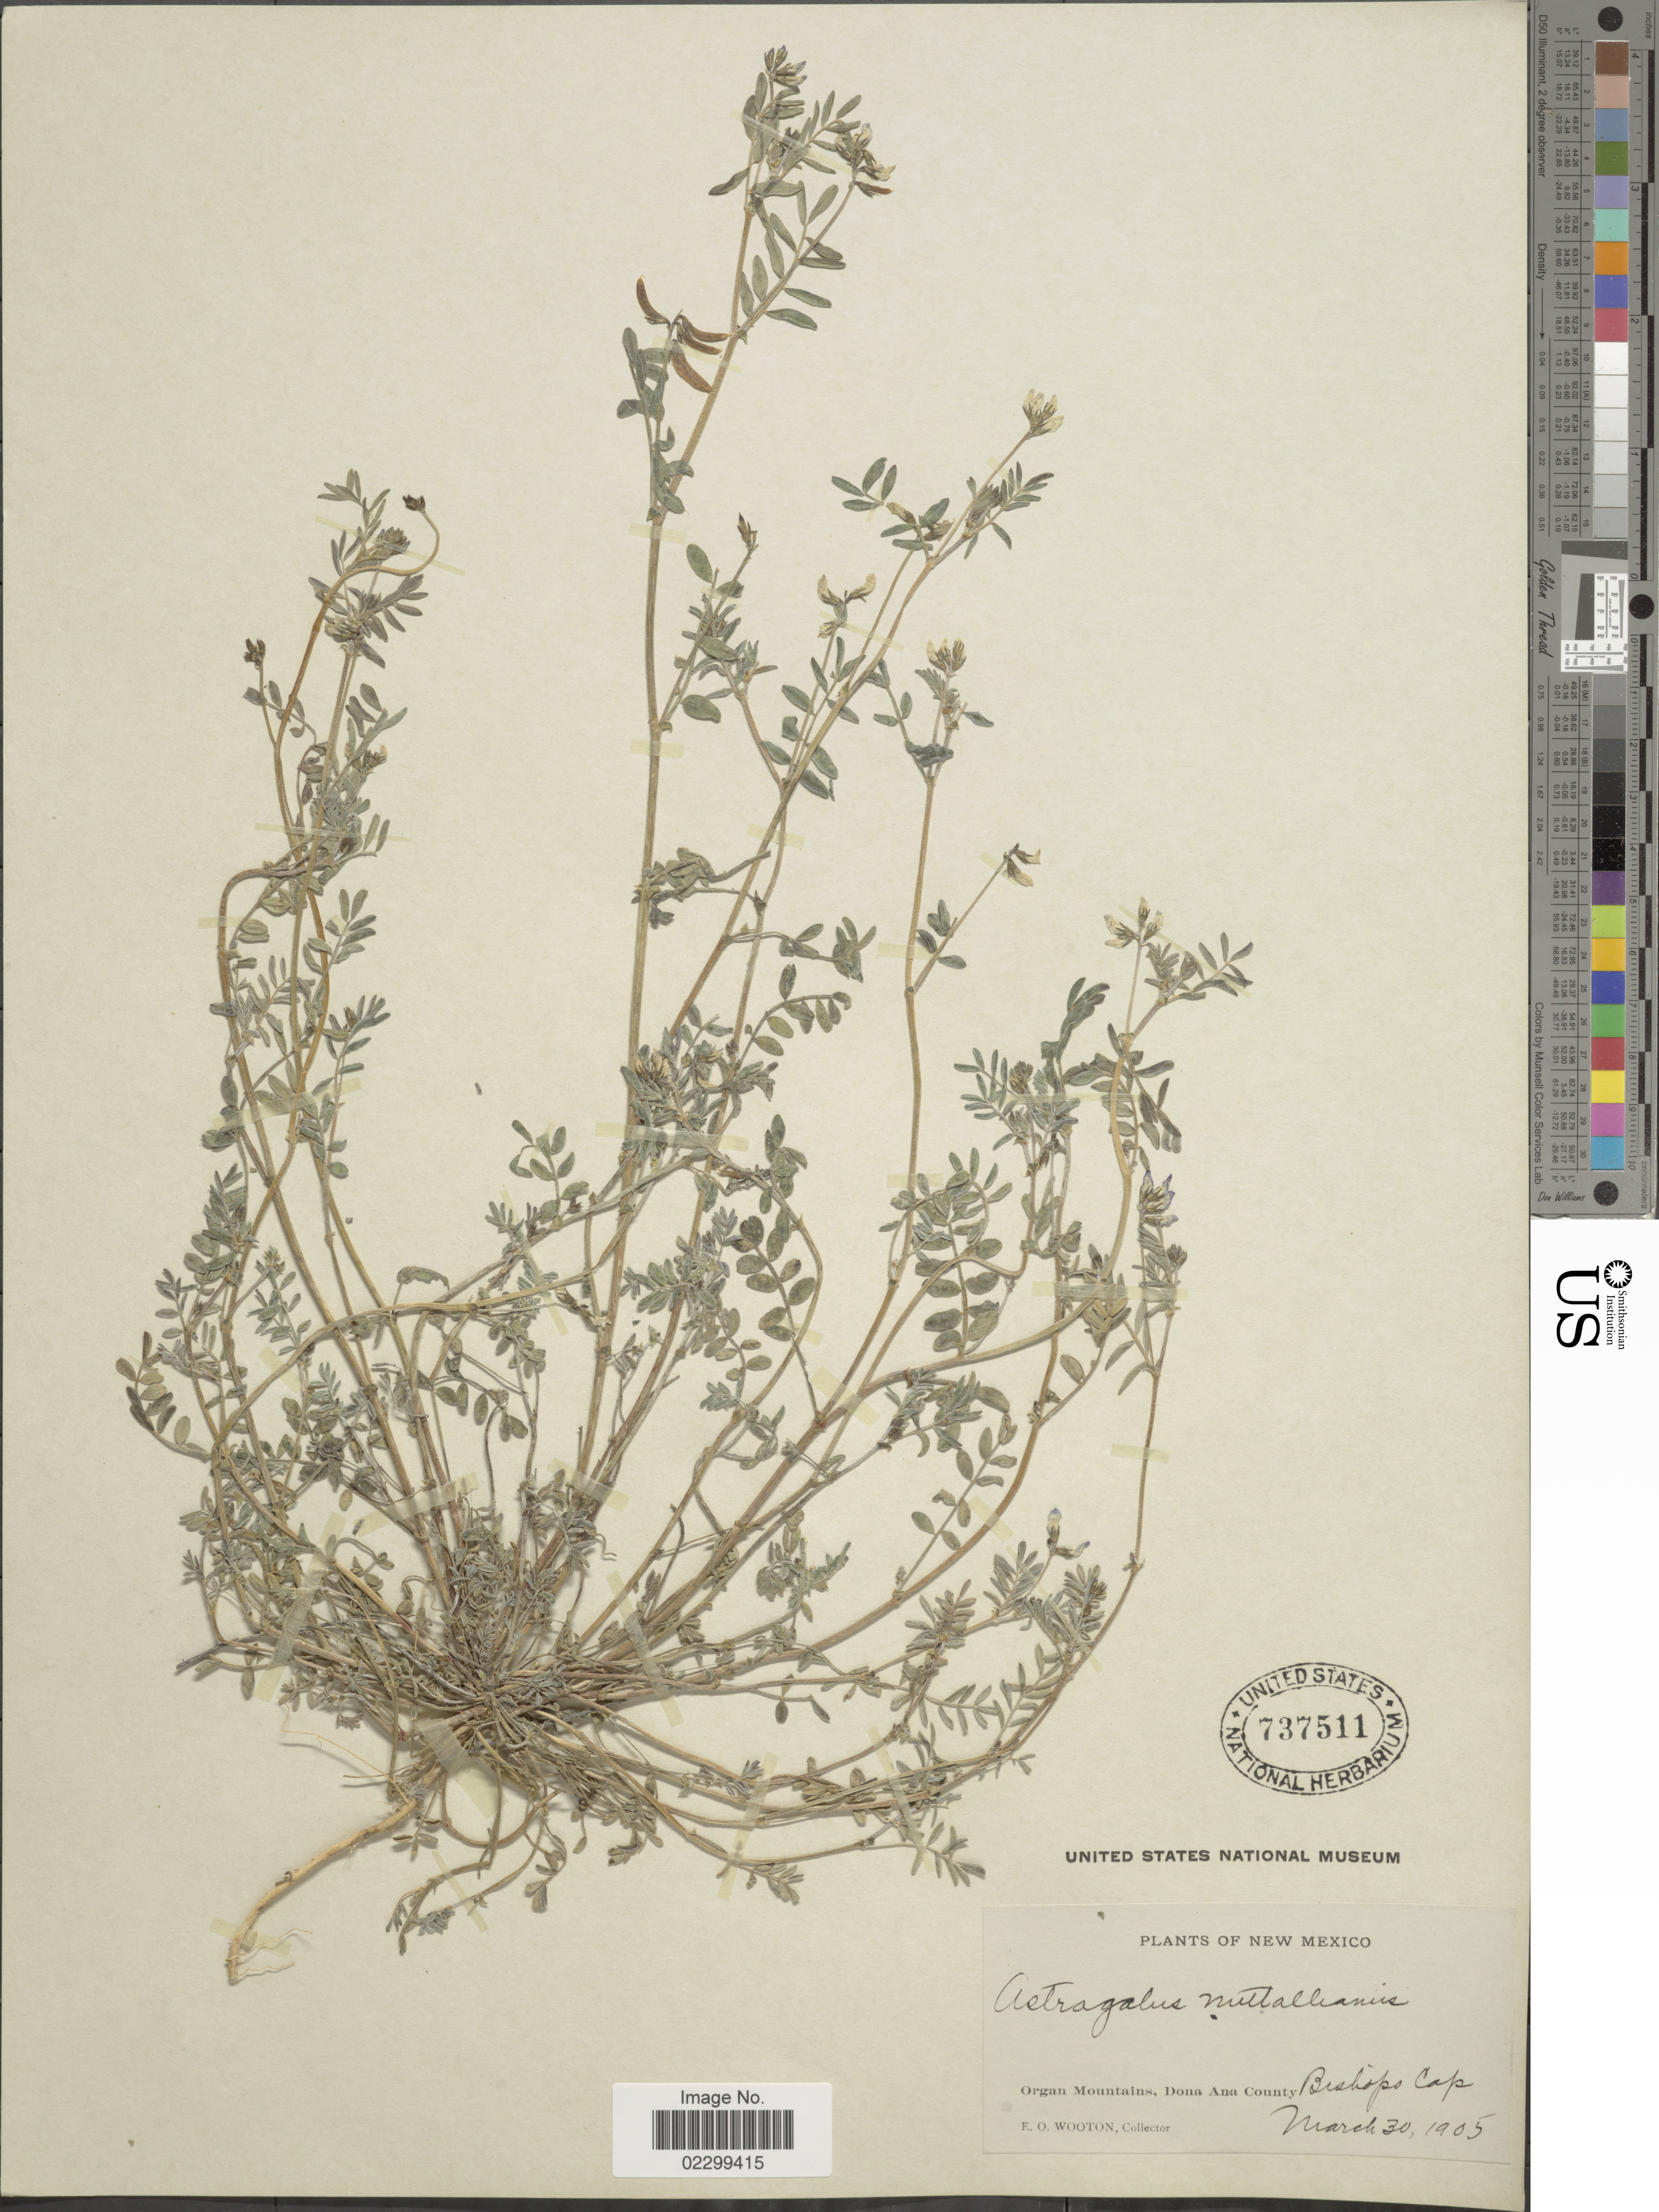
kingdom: Plantae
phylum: Tracheophyta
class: Magnoliopsida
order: Fabales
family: Fabaceae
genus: Astragalus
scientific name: Astragalus nuttallianus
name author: DC.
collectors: E. O. Wooton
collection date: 1905-03-30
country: United States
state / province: New Mexico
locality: Organ Mountains, Dona Ana County, Biship Cap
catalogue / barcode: US 737511